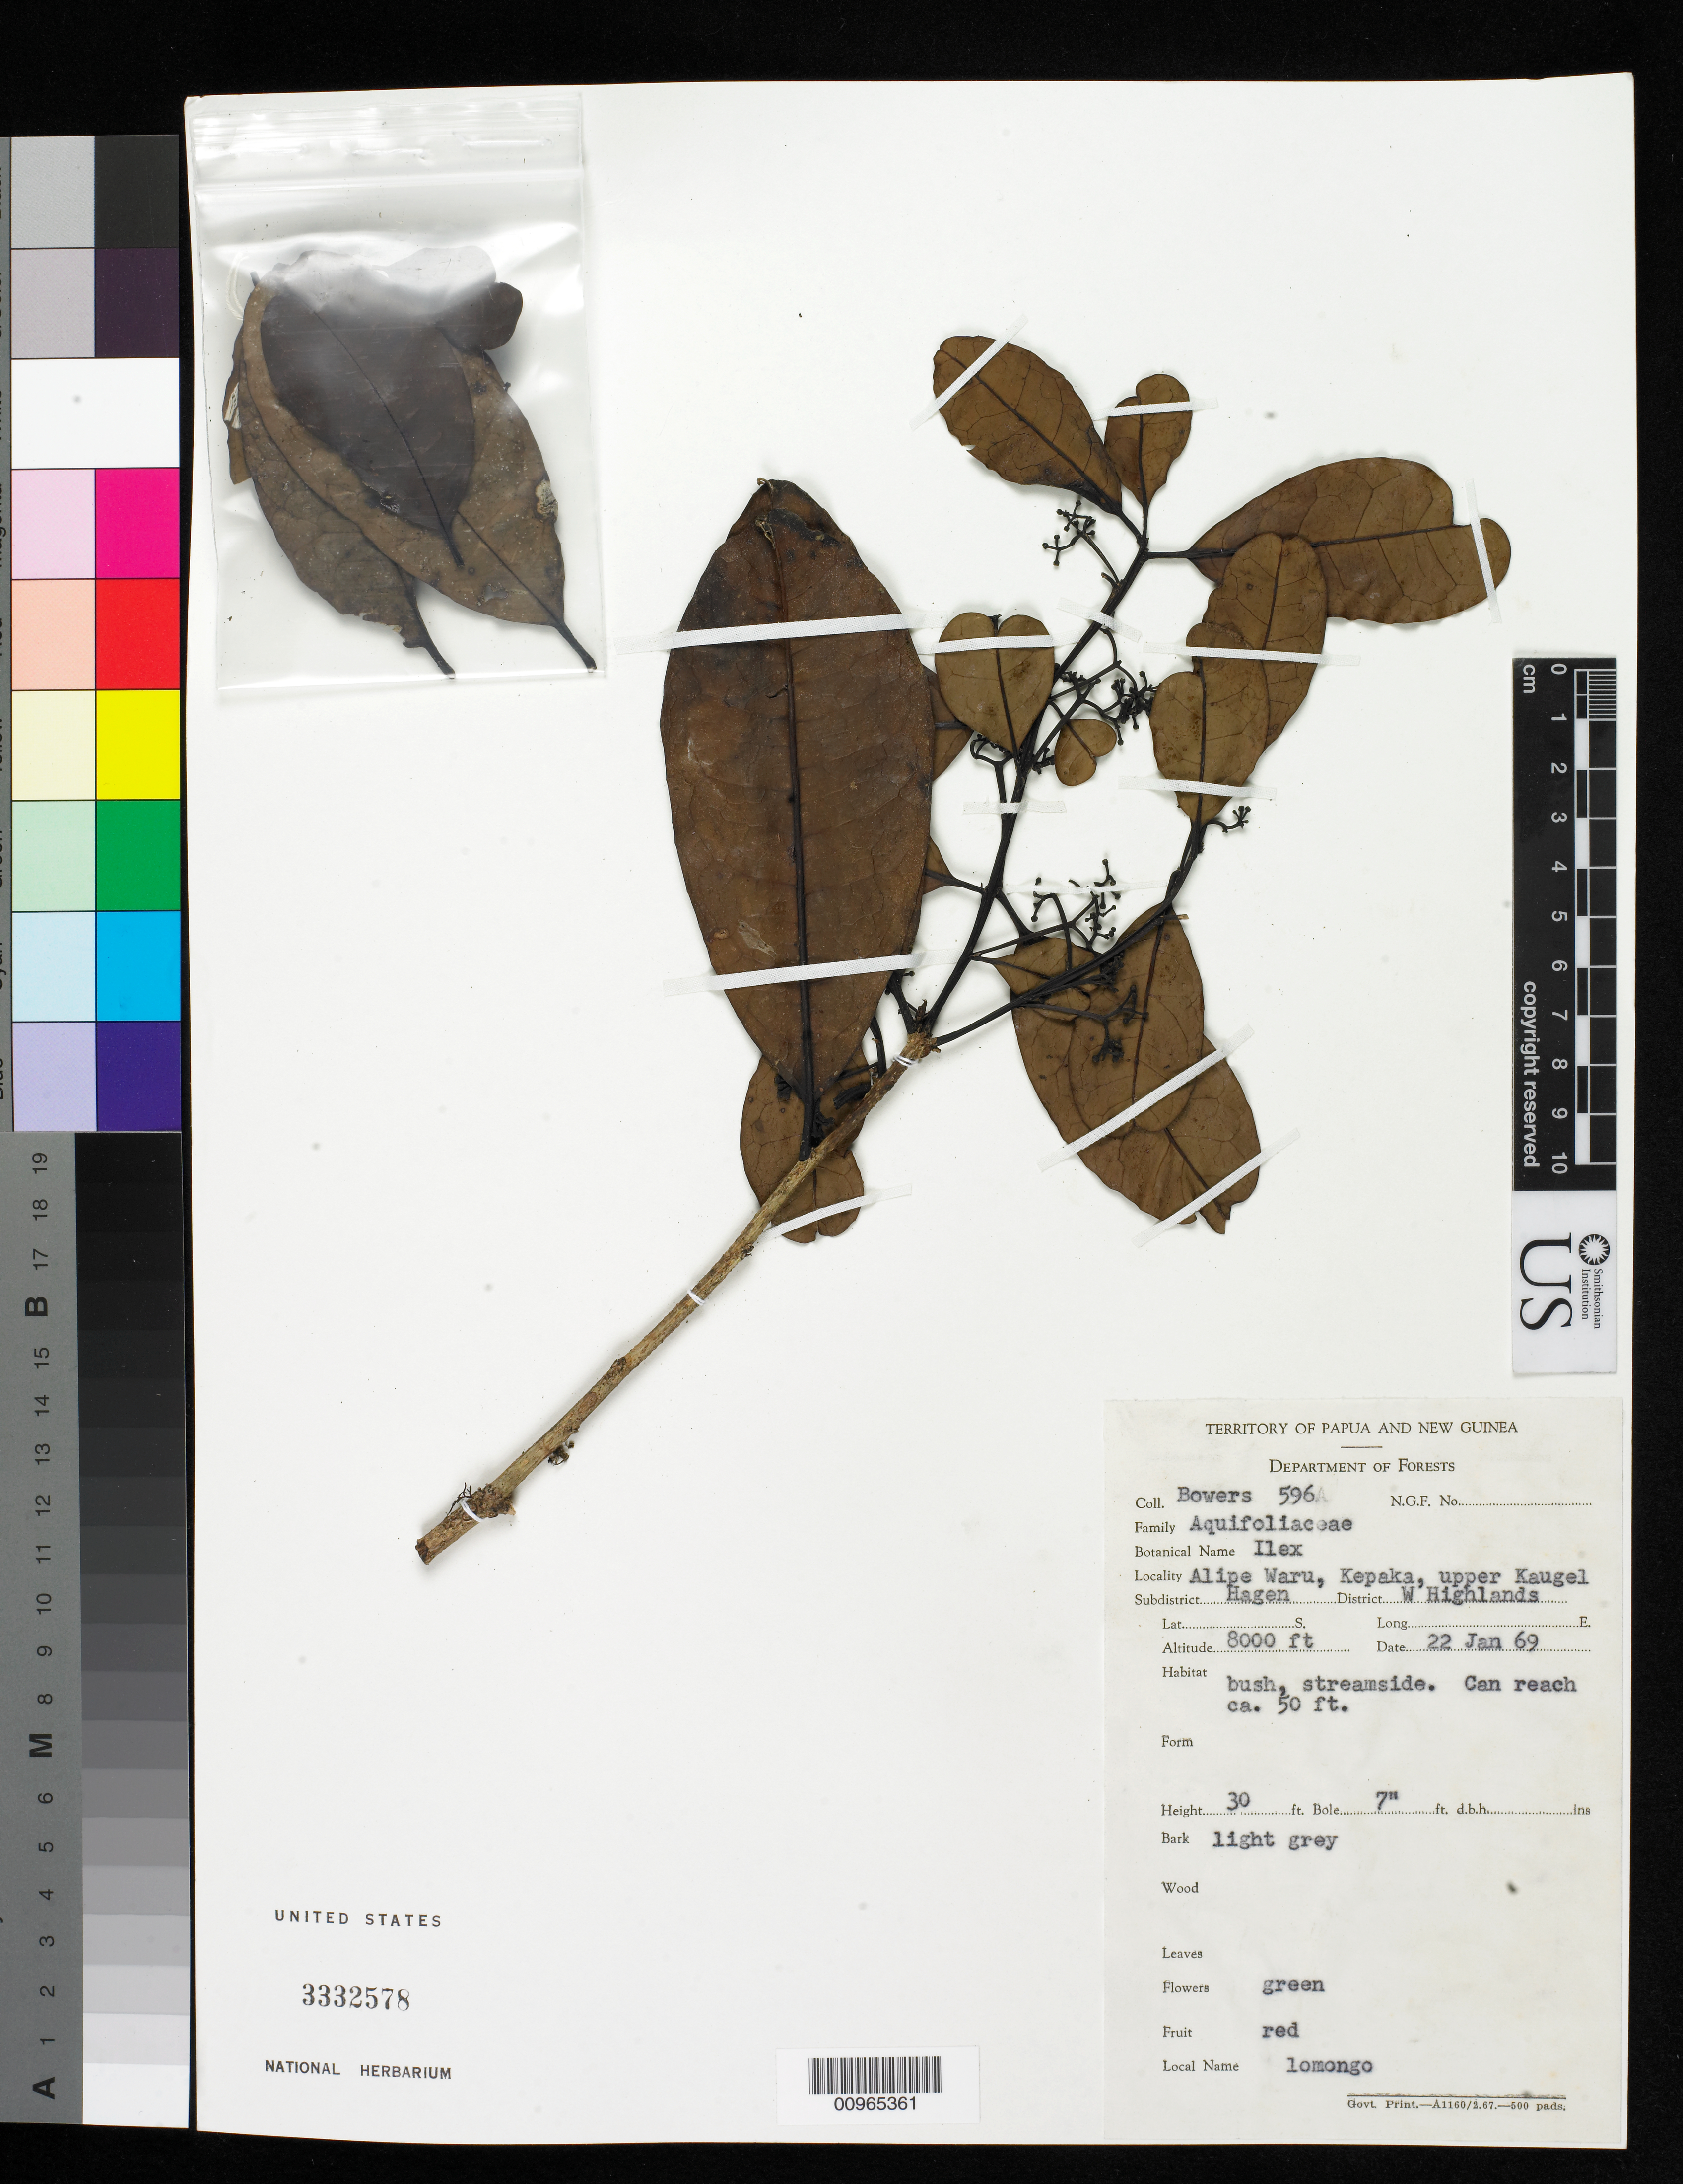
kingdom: Plantae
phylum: Tracheophyta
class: Magnoliopsida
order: Aquifoliales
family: Aquifoliaceae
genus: Ilex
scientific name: Ilex sp.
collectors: -. Bowers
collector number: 596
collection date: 1969-01-22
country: Papua New Guinea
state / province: Western Highlands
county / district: Mount Hagen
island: New Guinea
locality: Alipe Waru, Kepaka, upper Kaugel, Hagen subdistrict, W Highlands district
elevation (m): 2438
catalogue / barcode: US 3332578